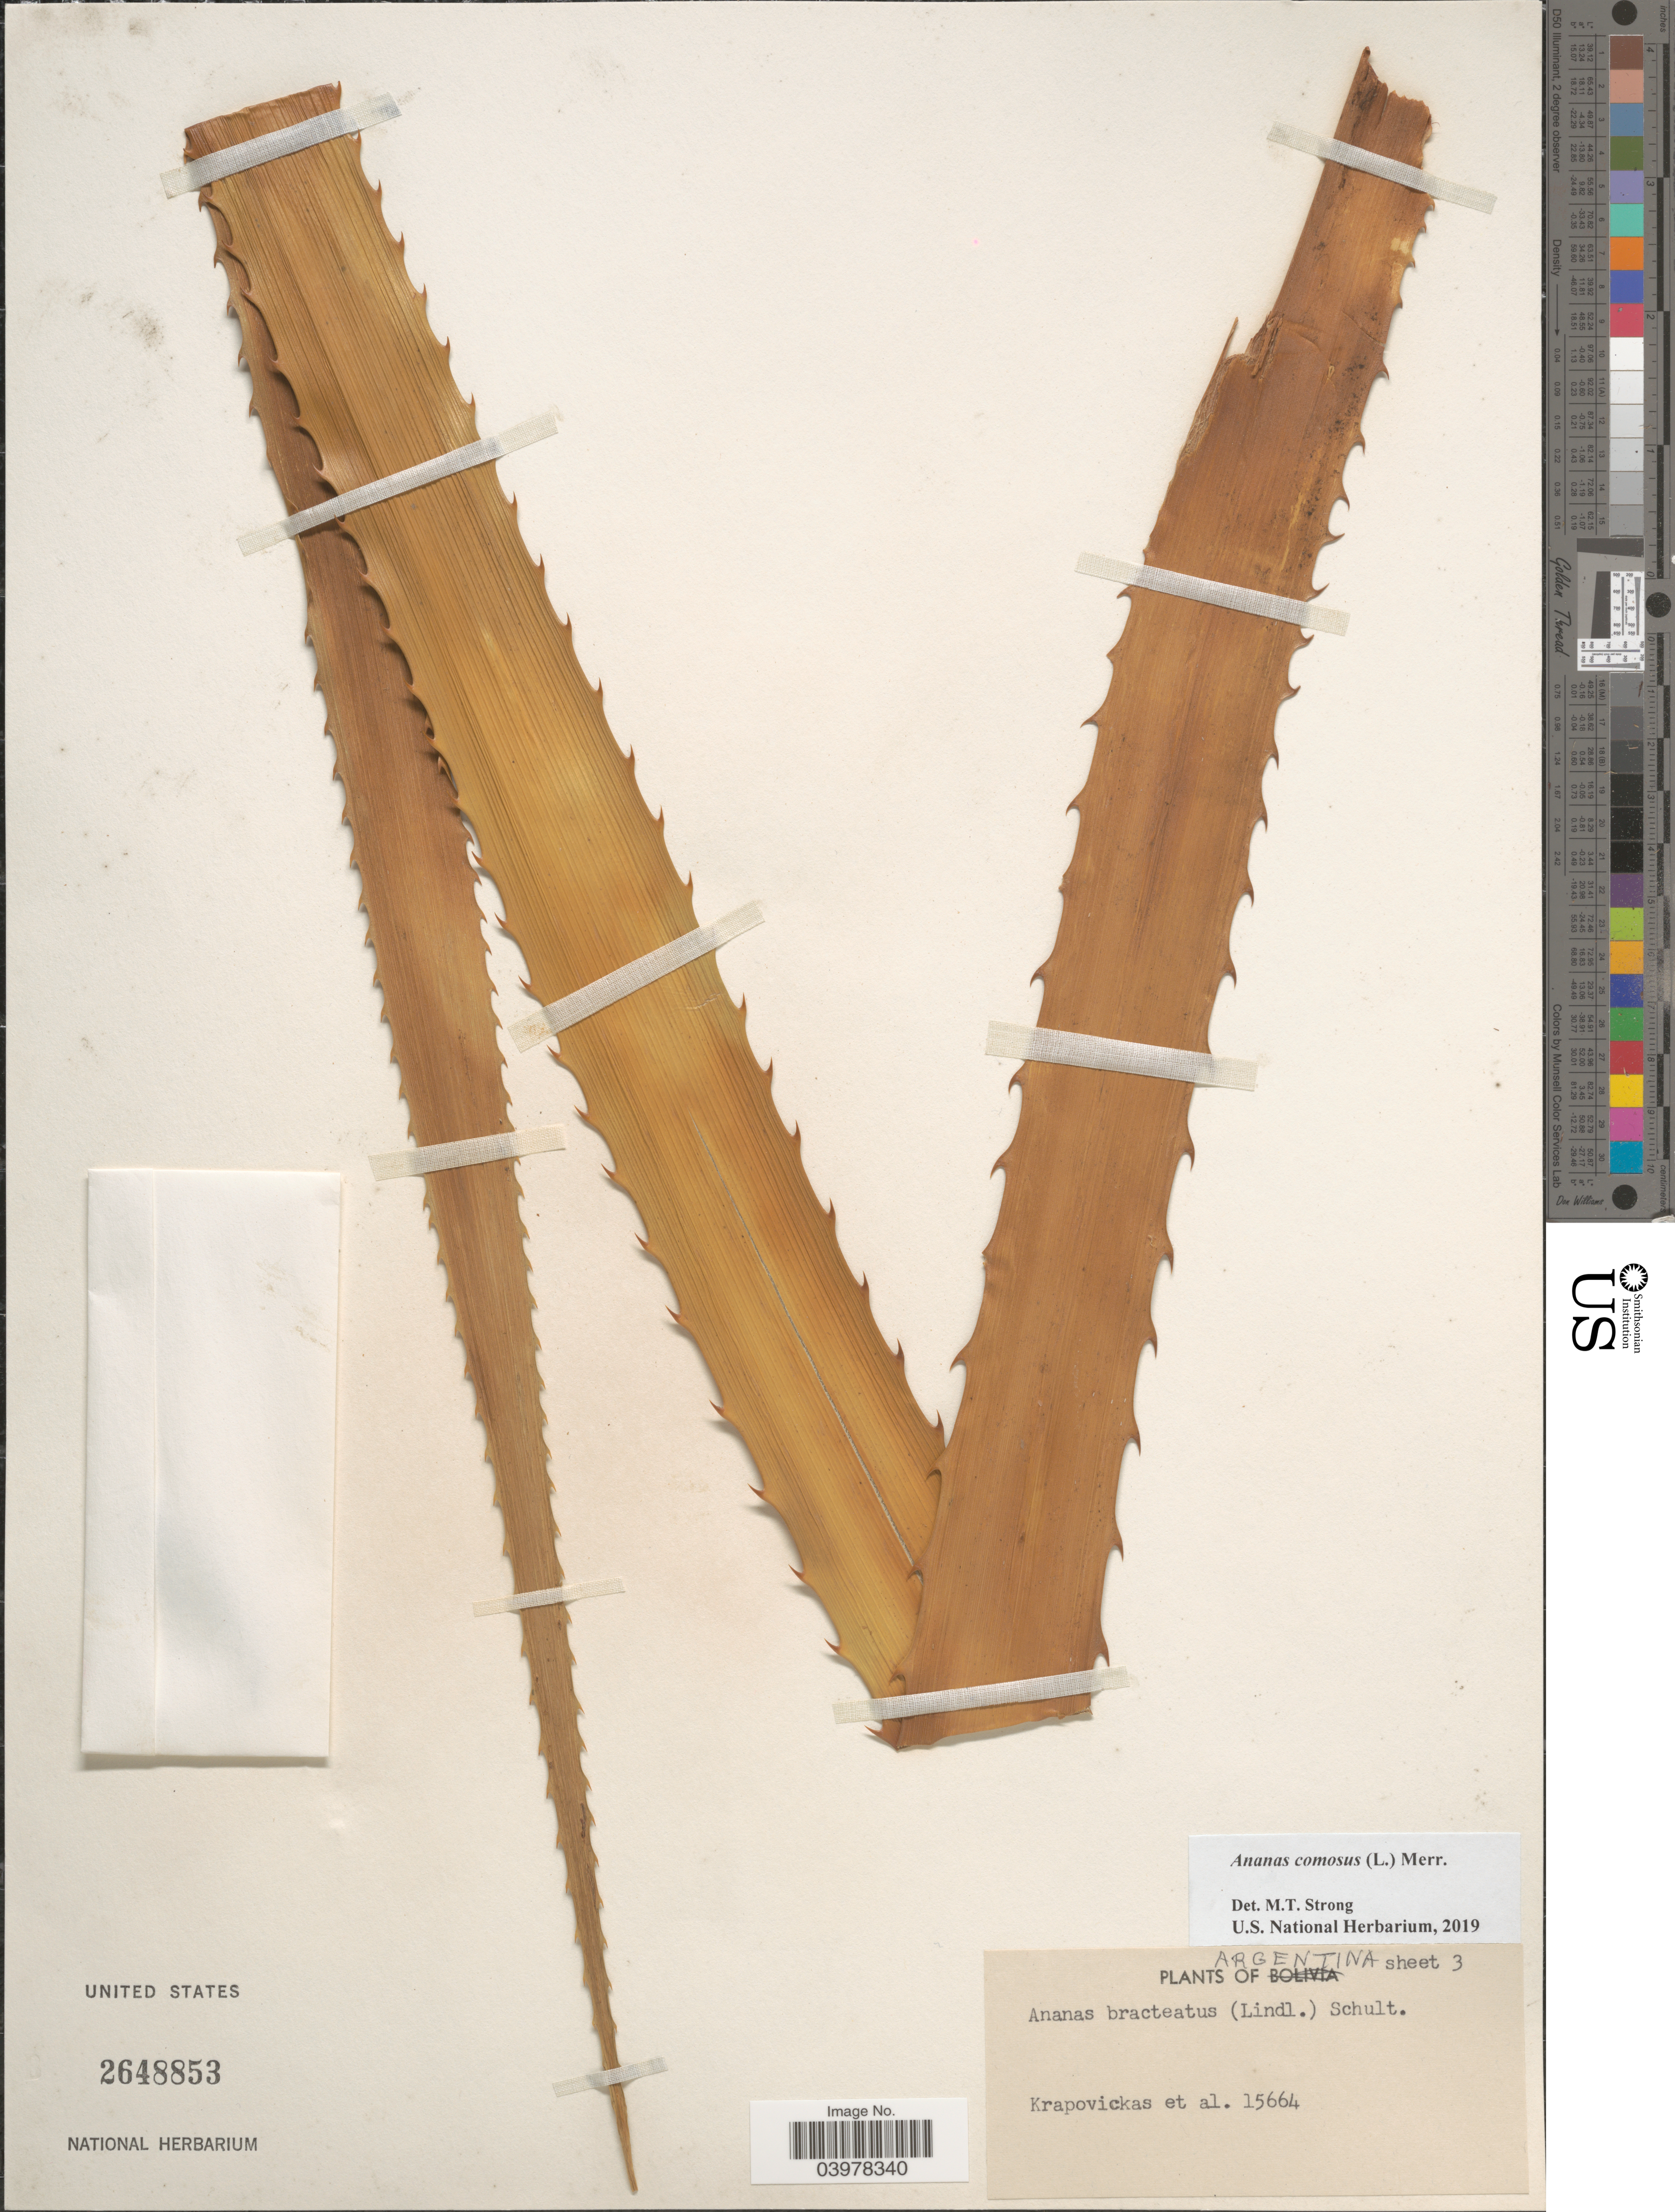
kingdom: Plantae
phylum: Tracheophyta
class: Liliopsida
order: Poales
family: Bromeliaceae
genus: Ananas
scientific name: Ananas comosus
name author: (L.) Merr.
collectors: Krapovickas & et al.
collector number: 15664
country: Argentina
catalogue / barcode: US 2648853